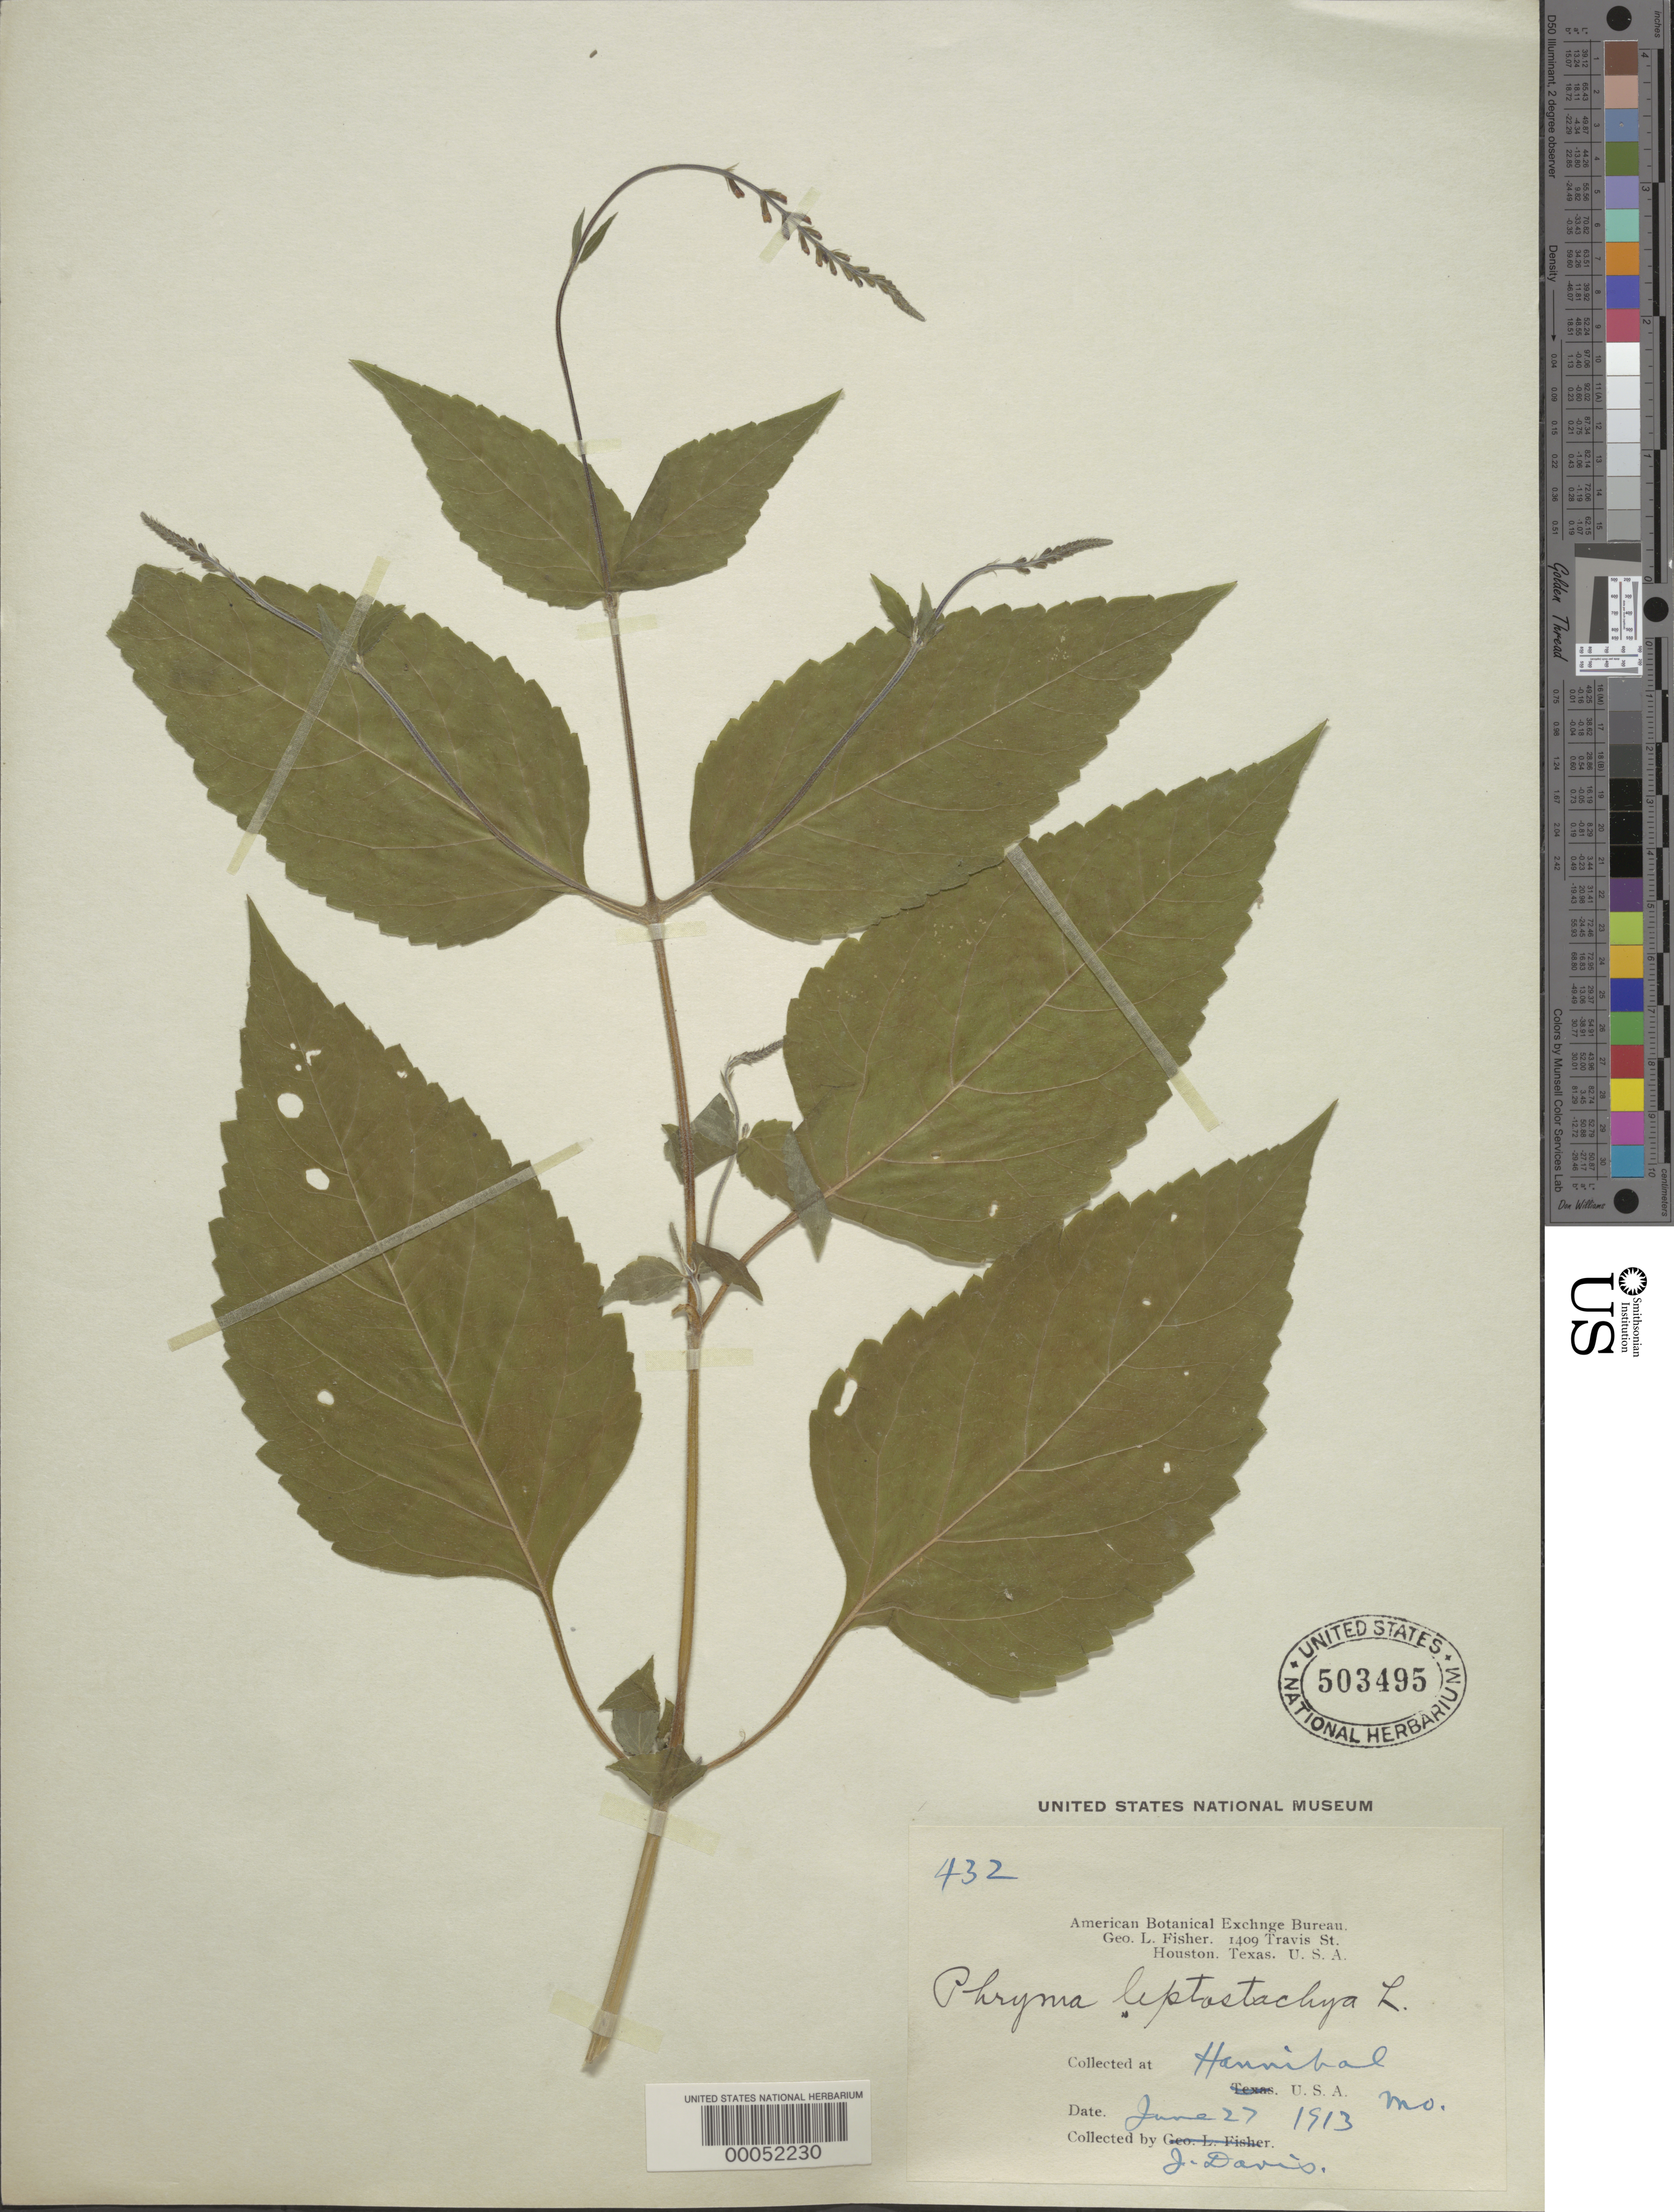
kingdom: Plantae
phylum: Tracheophyta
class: Magnoliopsida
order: Lamiales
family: Phrymaceae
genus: Phryma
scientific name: Phryma leptostachya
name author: L.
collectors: J. Davis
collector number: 432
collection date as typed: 27 Jun 1913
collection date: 1913-06-27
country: United States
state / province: Missouri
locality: Hannibal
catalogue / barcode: US 503495